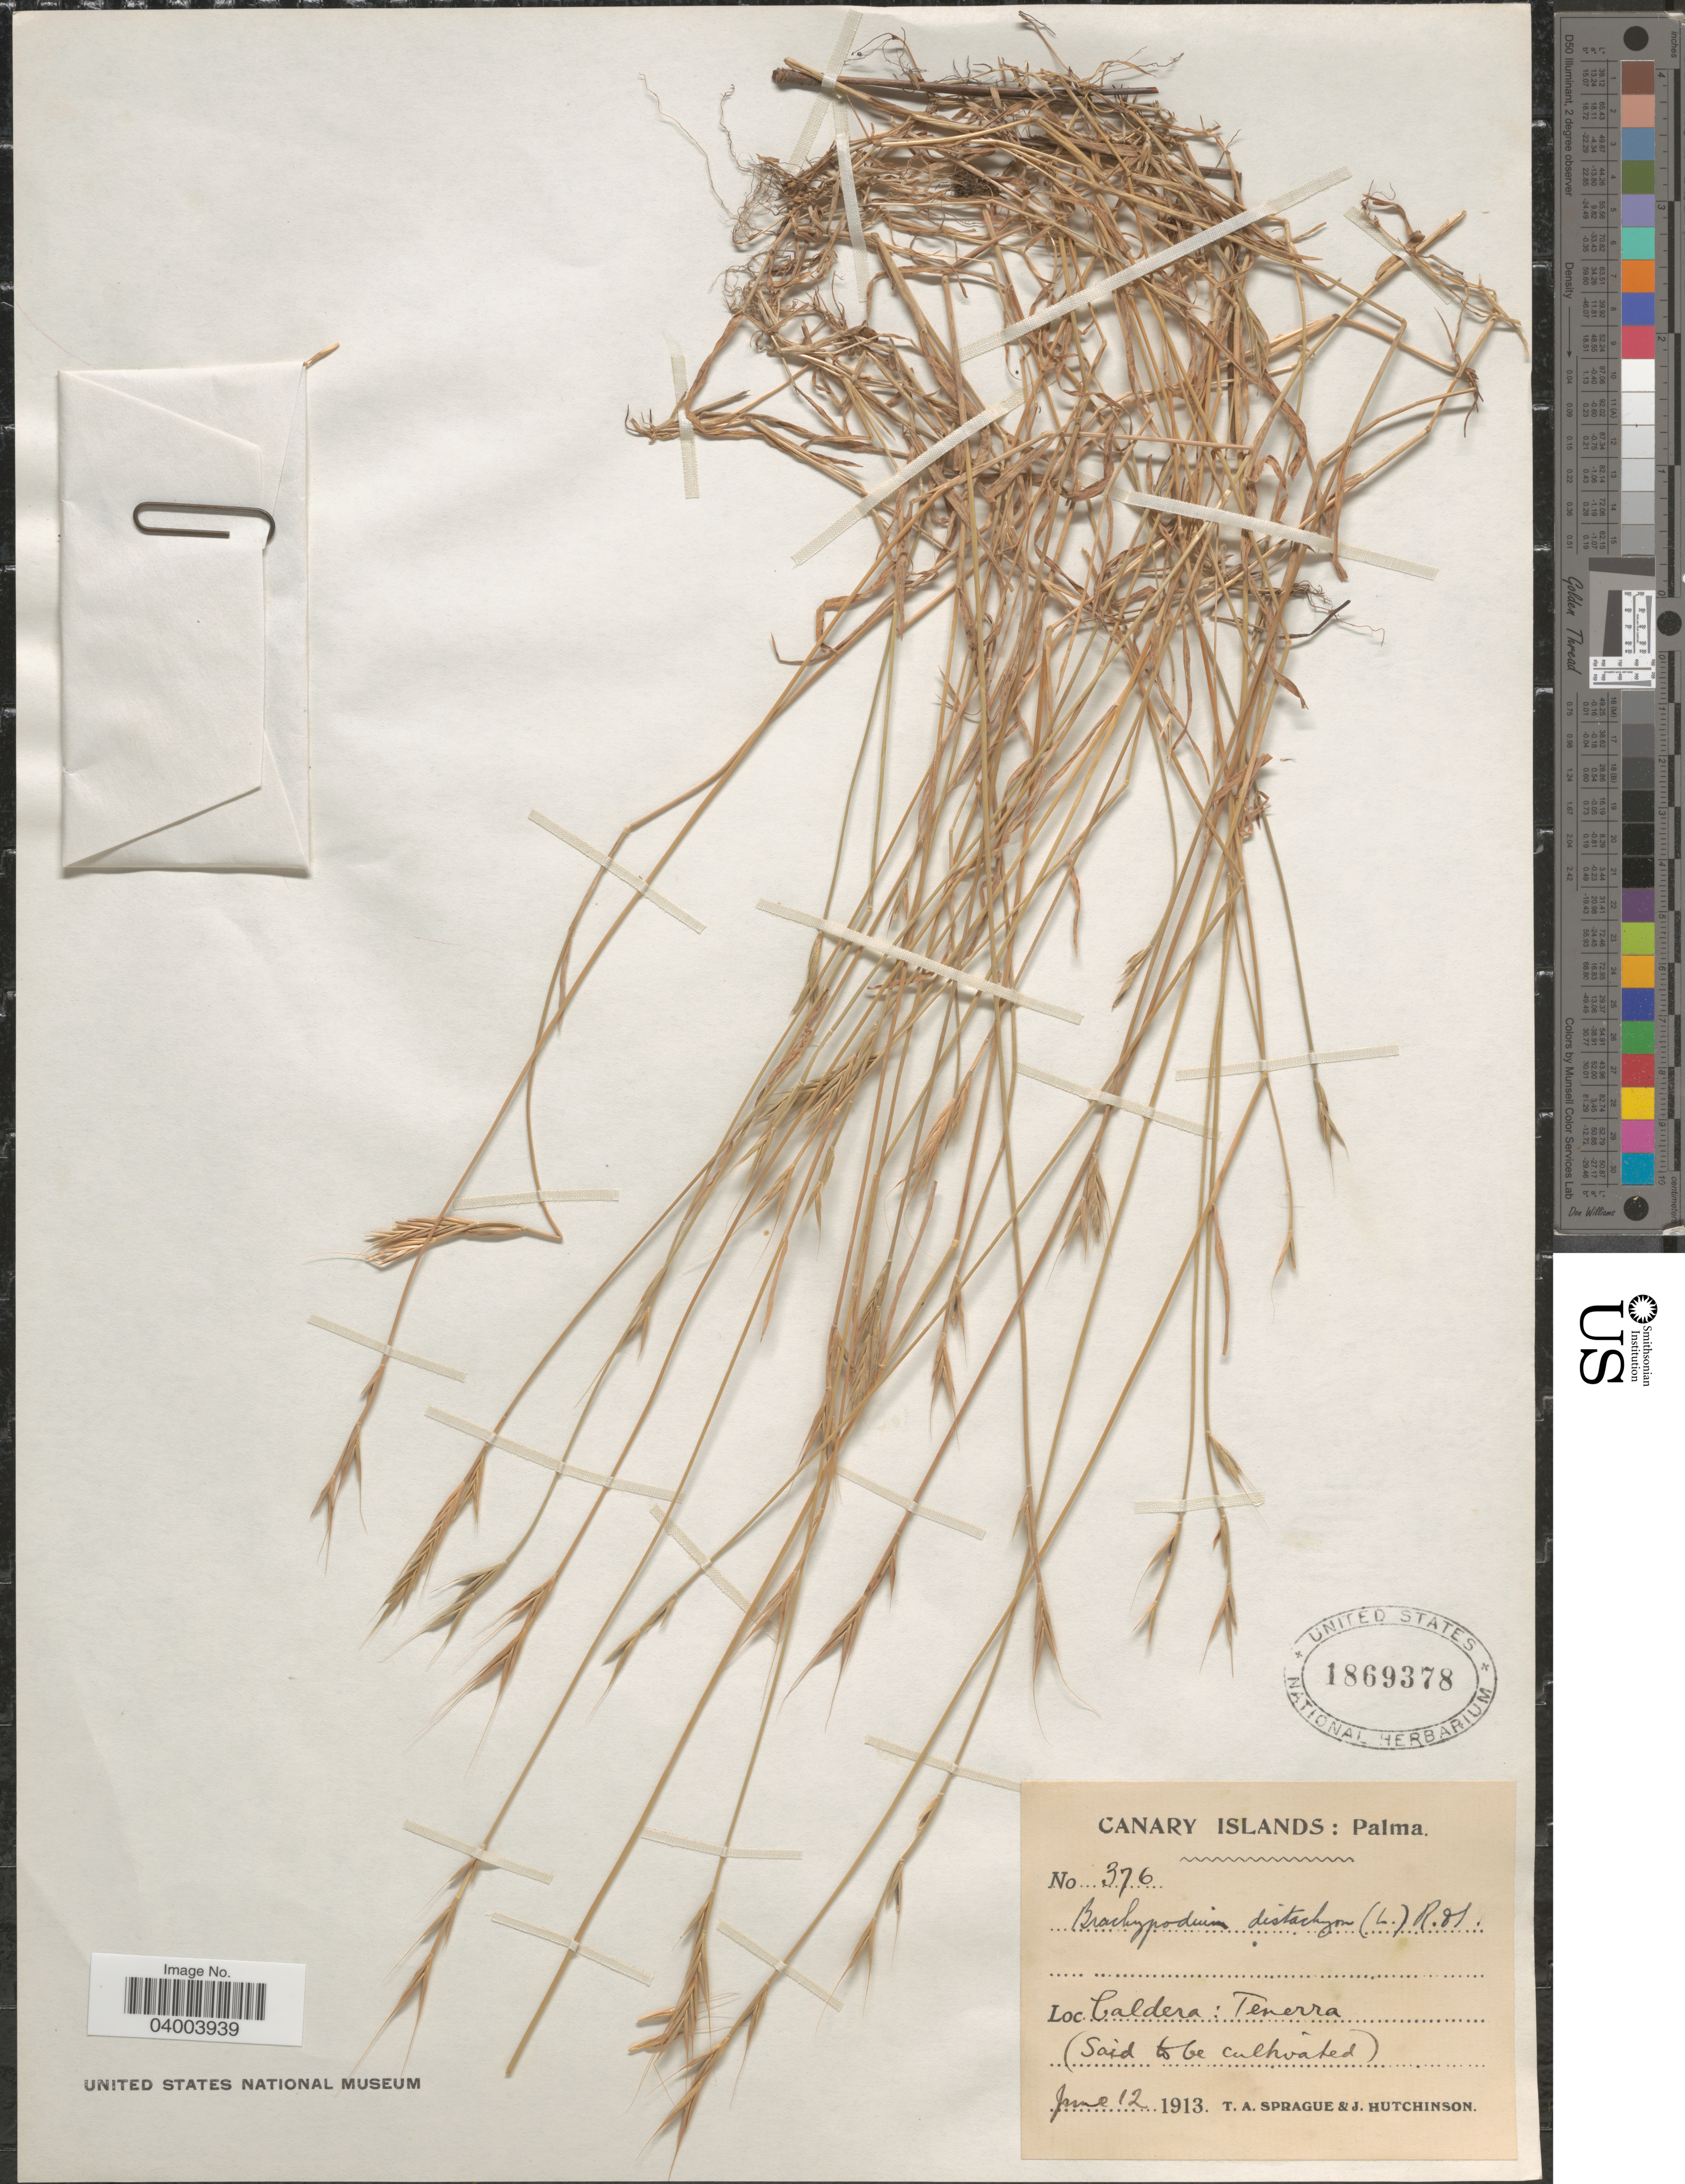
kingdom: Plantae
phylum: Tracheophyta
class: Liliopsida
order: Poales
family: Poaceae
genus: Brachypodium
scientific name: Brachypodium distachyon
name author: (L.) P. Beauv.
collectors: T. A. Sprague & J. Hutchinson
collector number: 376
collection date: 1913-06-12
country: Ecuador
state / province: Cañar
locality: Canary Islands: Palma. Caldera: Tenerra. (Said to be cultivated).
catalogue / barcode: US 1869378